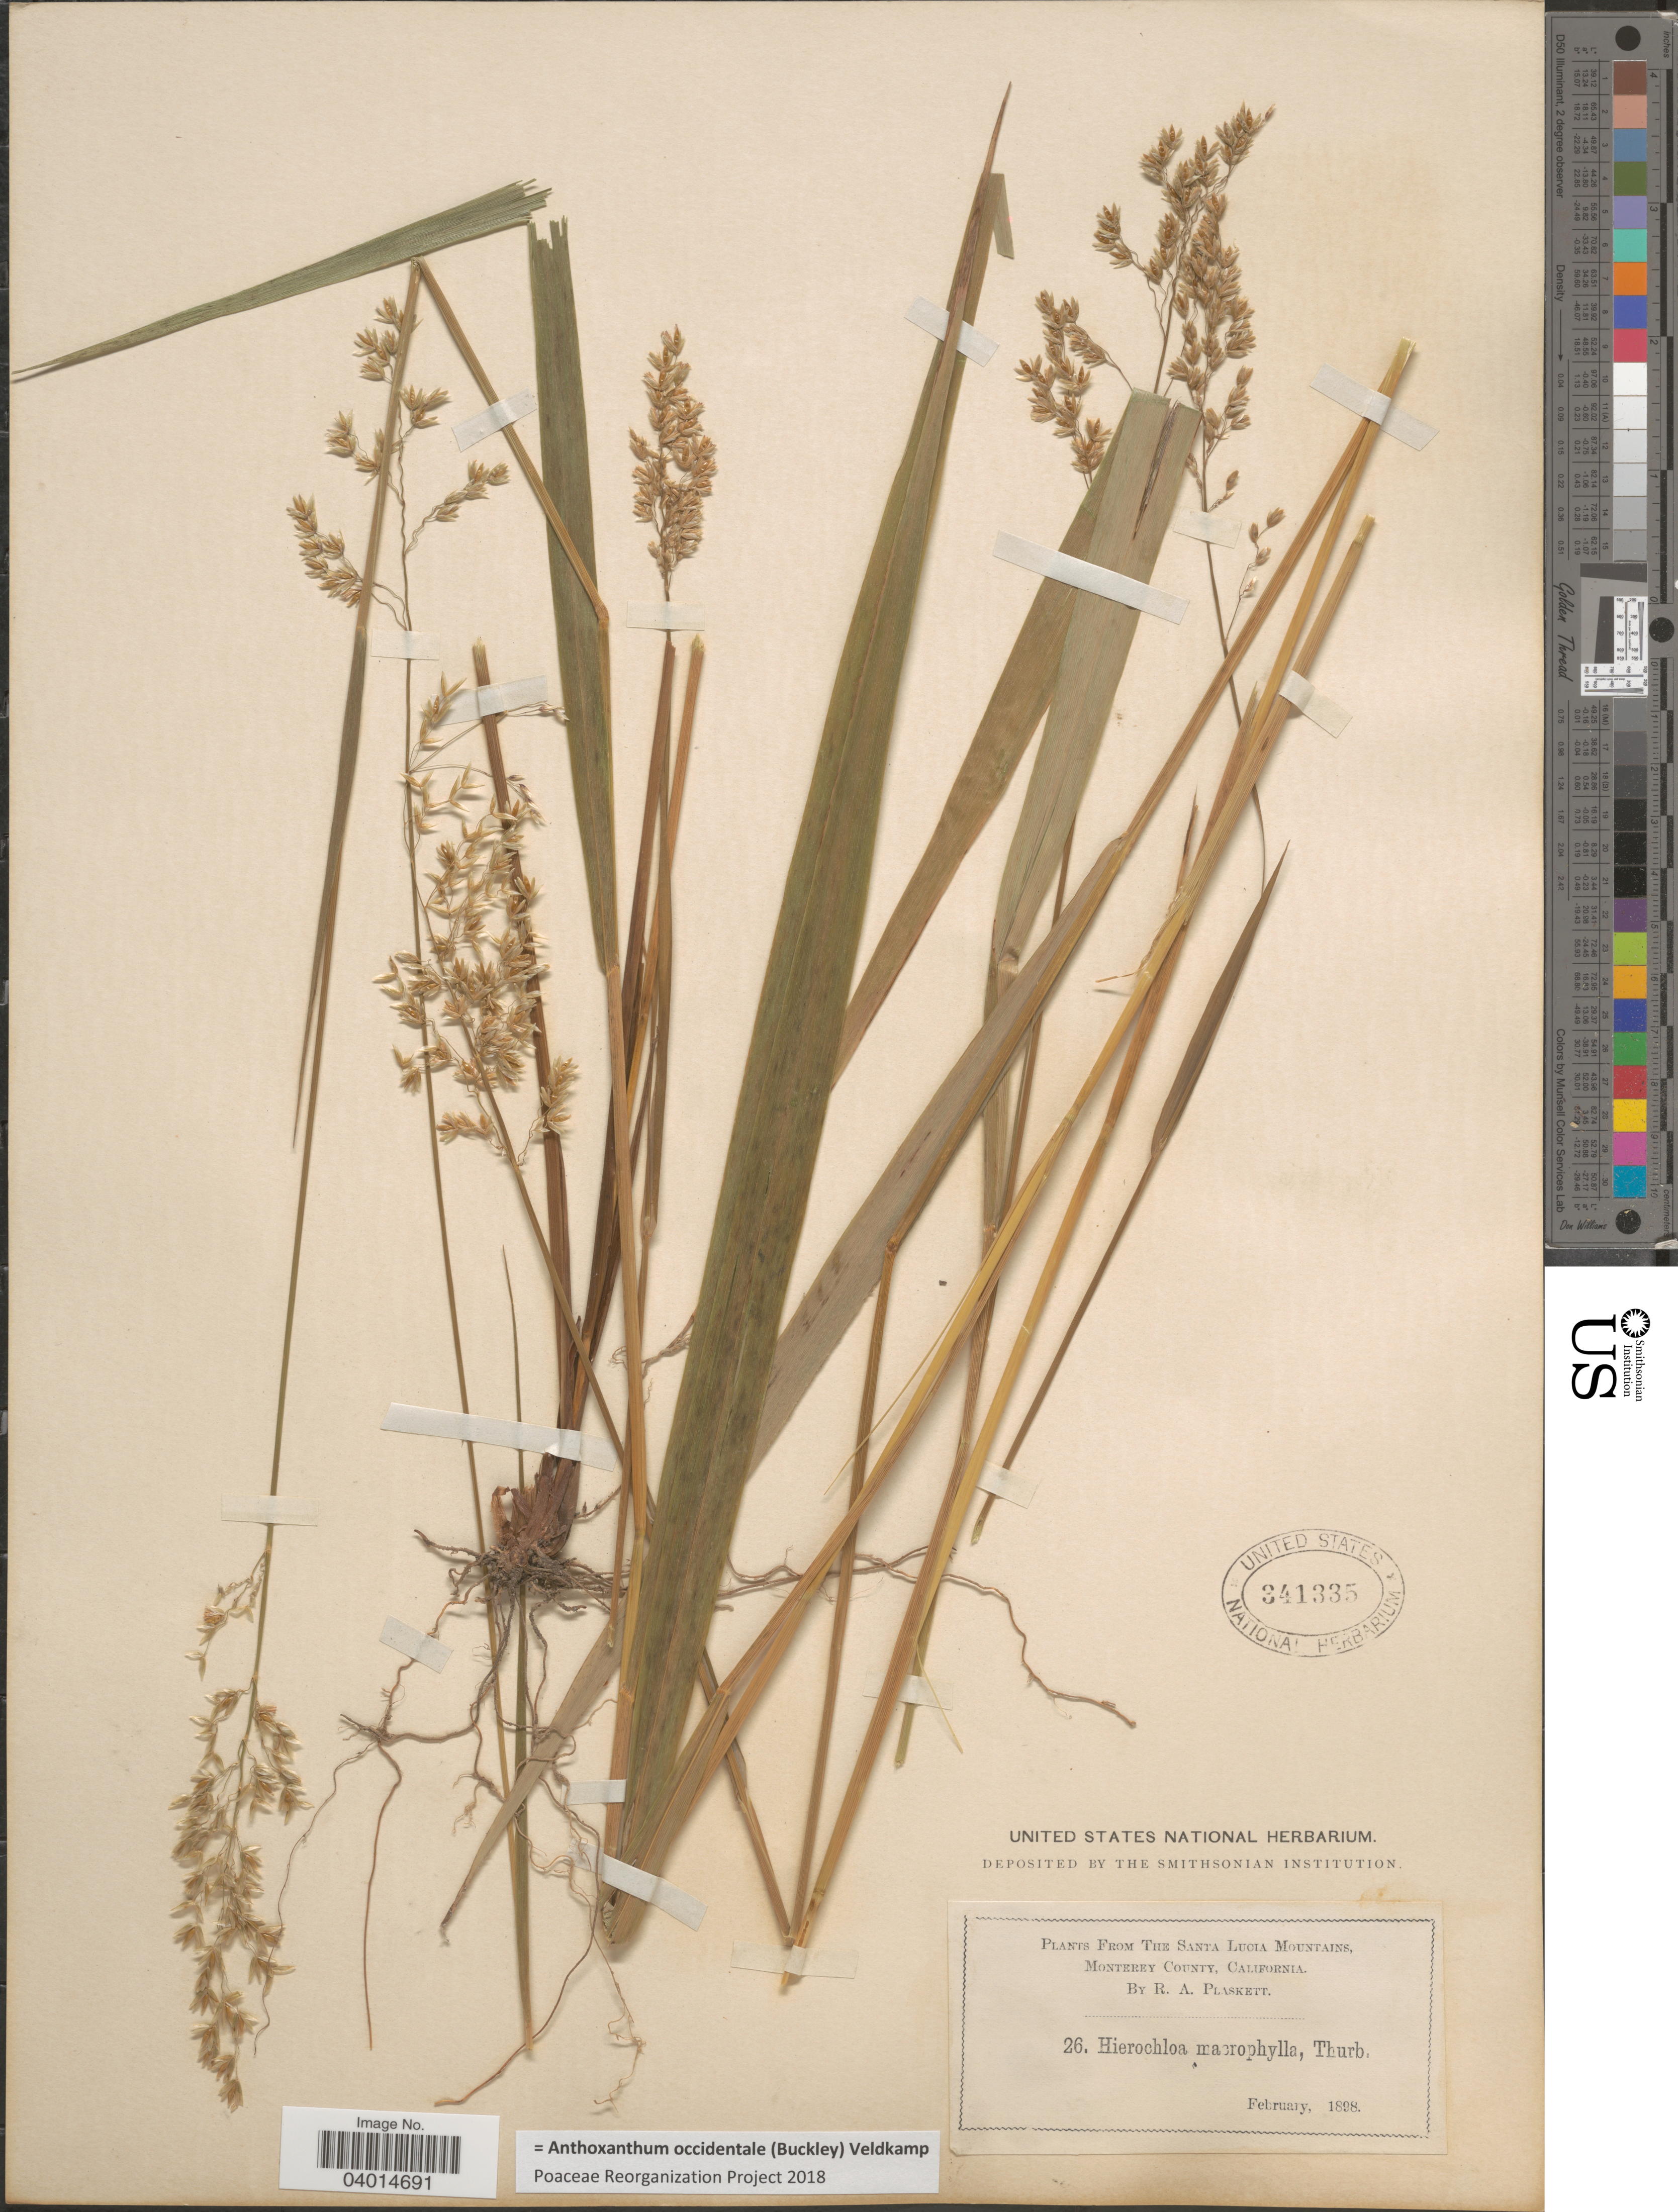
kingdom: Plantae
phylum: Tracheophyta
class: Liliopsida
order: Poales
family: Poaceae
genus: Anthoxanthum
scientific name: Anthoxanthum occidentale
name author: (Buckley) Veldkamp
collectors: R. Plaskett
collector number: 26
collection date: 1898-02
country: United States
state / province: California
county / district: Monterey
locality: The Santa Lucia Mountains, Monterey County.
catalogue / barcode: US 341335